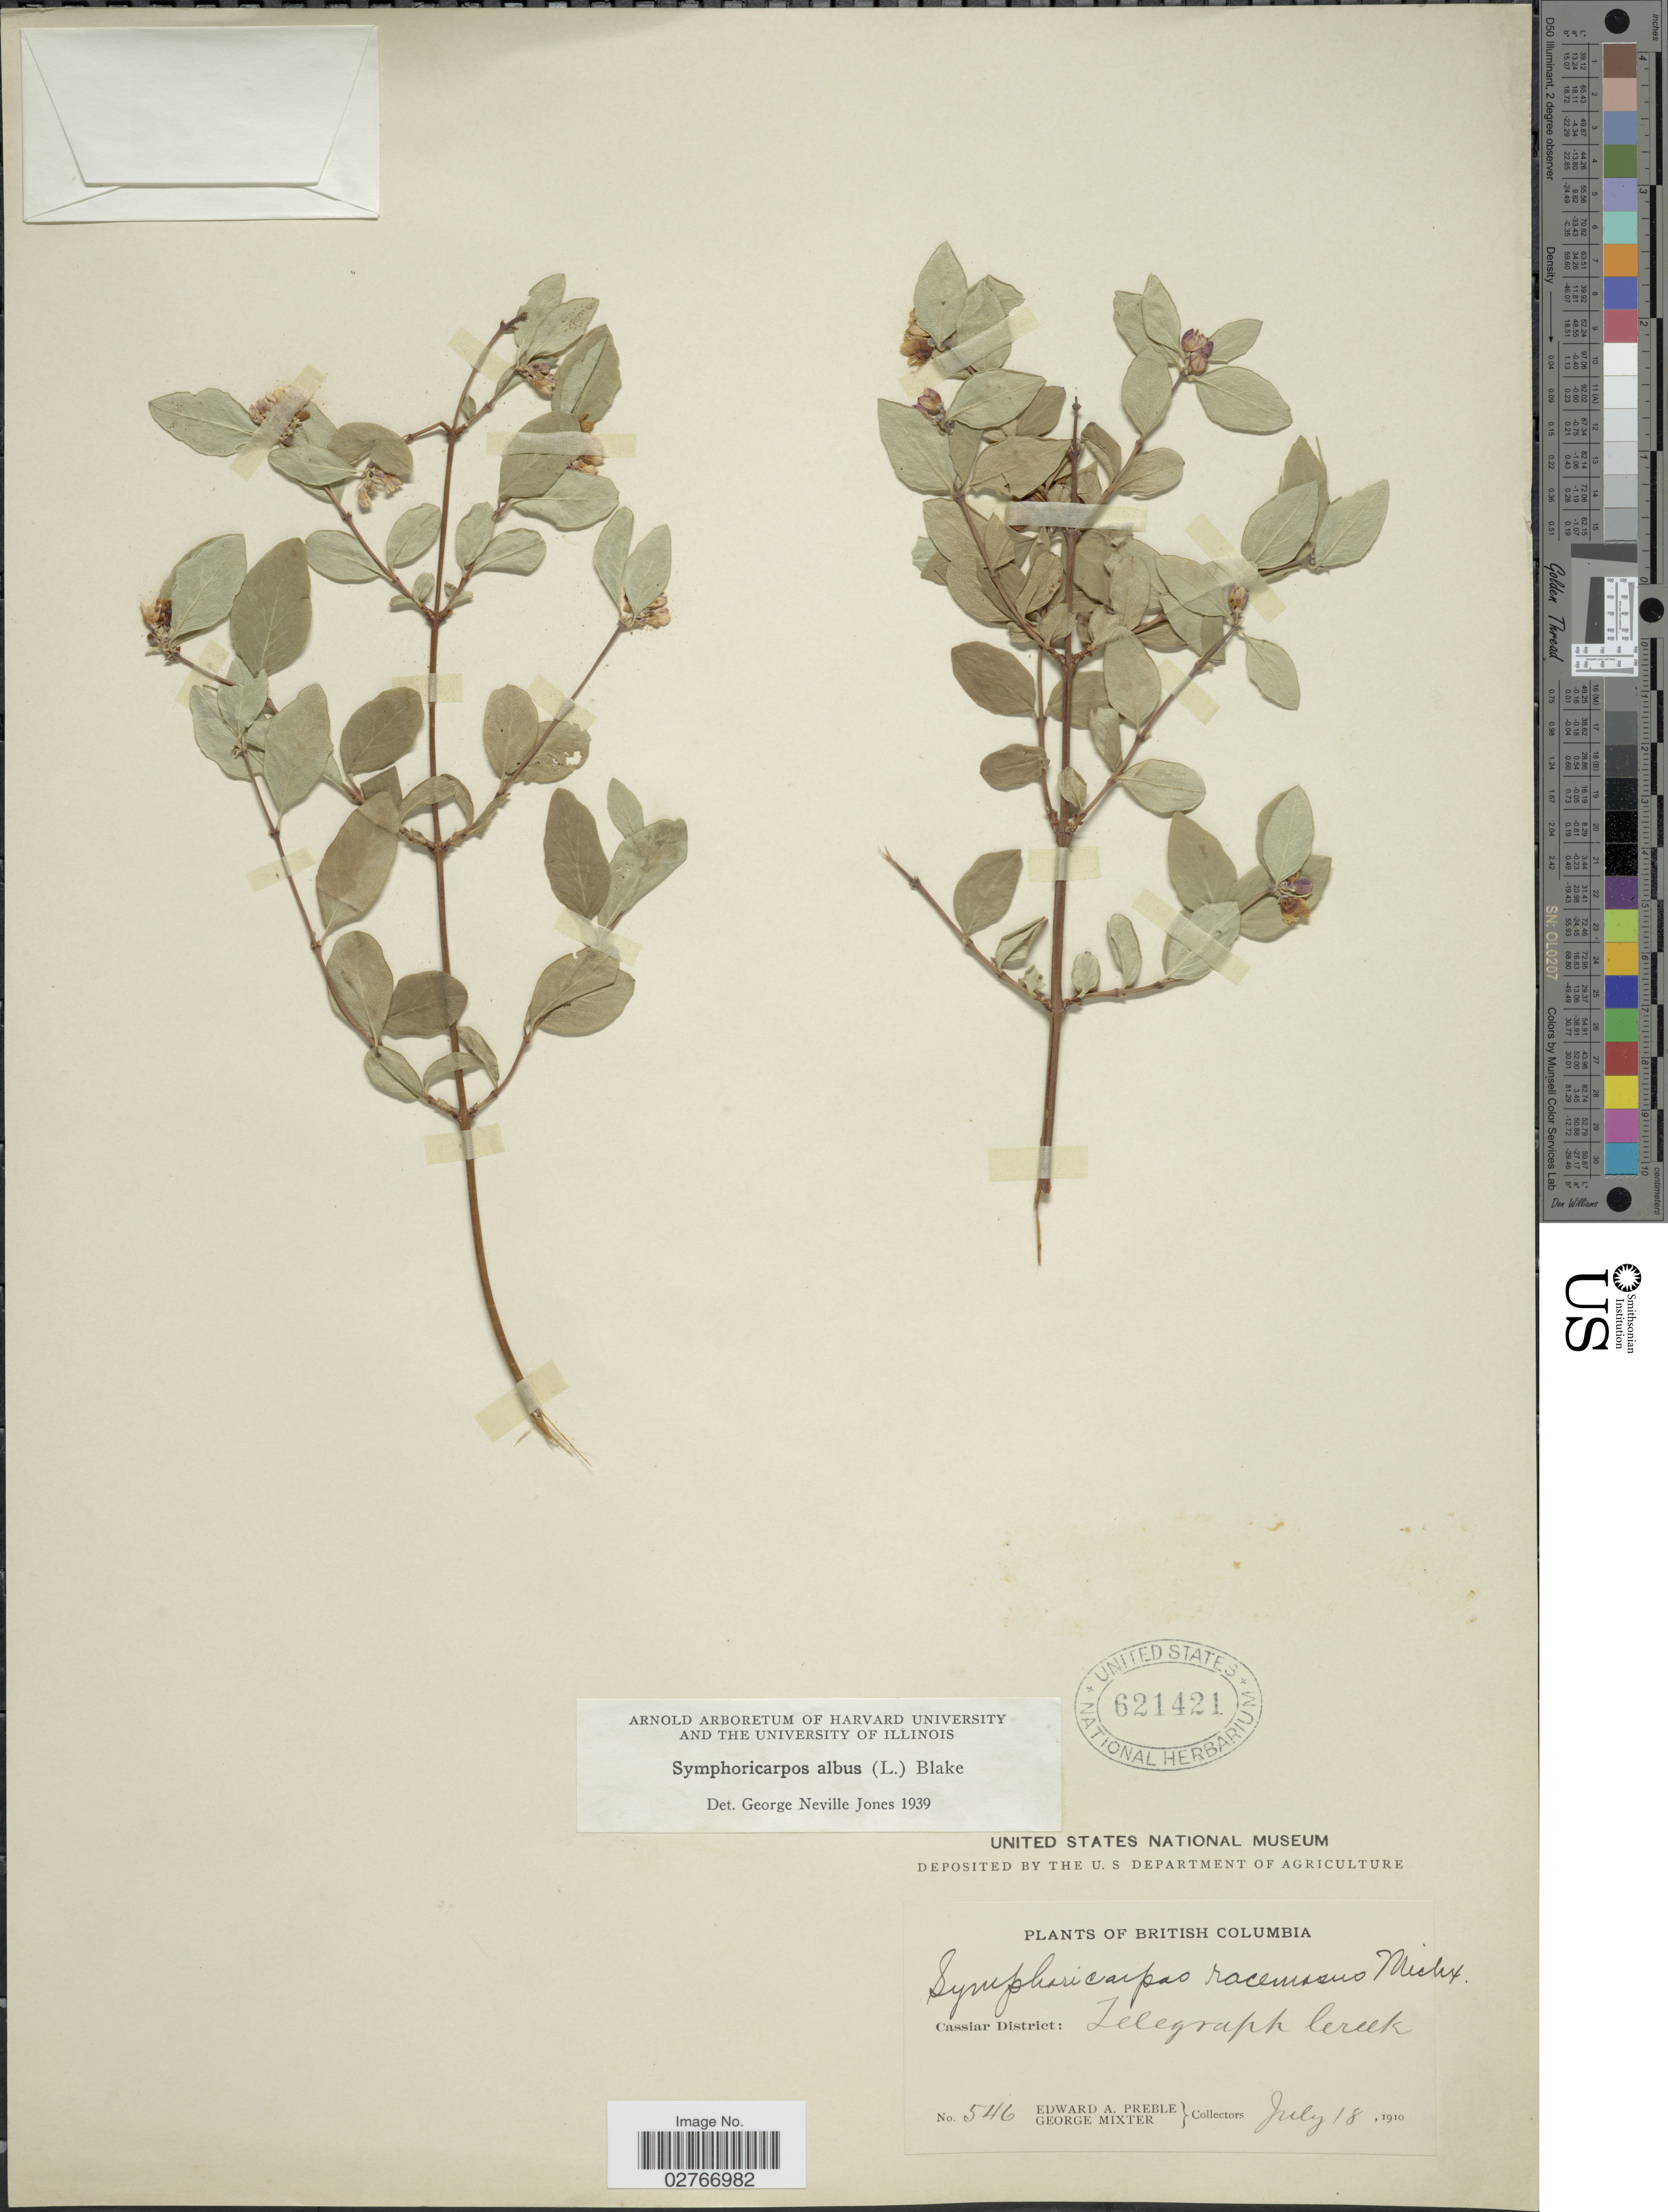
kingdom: Plantae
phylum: Tracheophyta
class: Magnoliopsida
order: Dipsacales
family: Caprifoliaceae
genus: Symphoricarpos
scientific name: Symphoricarpos albus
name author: (L.) S.F. Blake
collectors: E. Preble & G. Mixter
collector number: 546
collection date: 1910-07-18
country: Canada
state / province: British Columbia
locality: Cassiar District: Telegraph Creek.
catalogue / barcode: US 621421